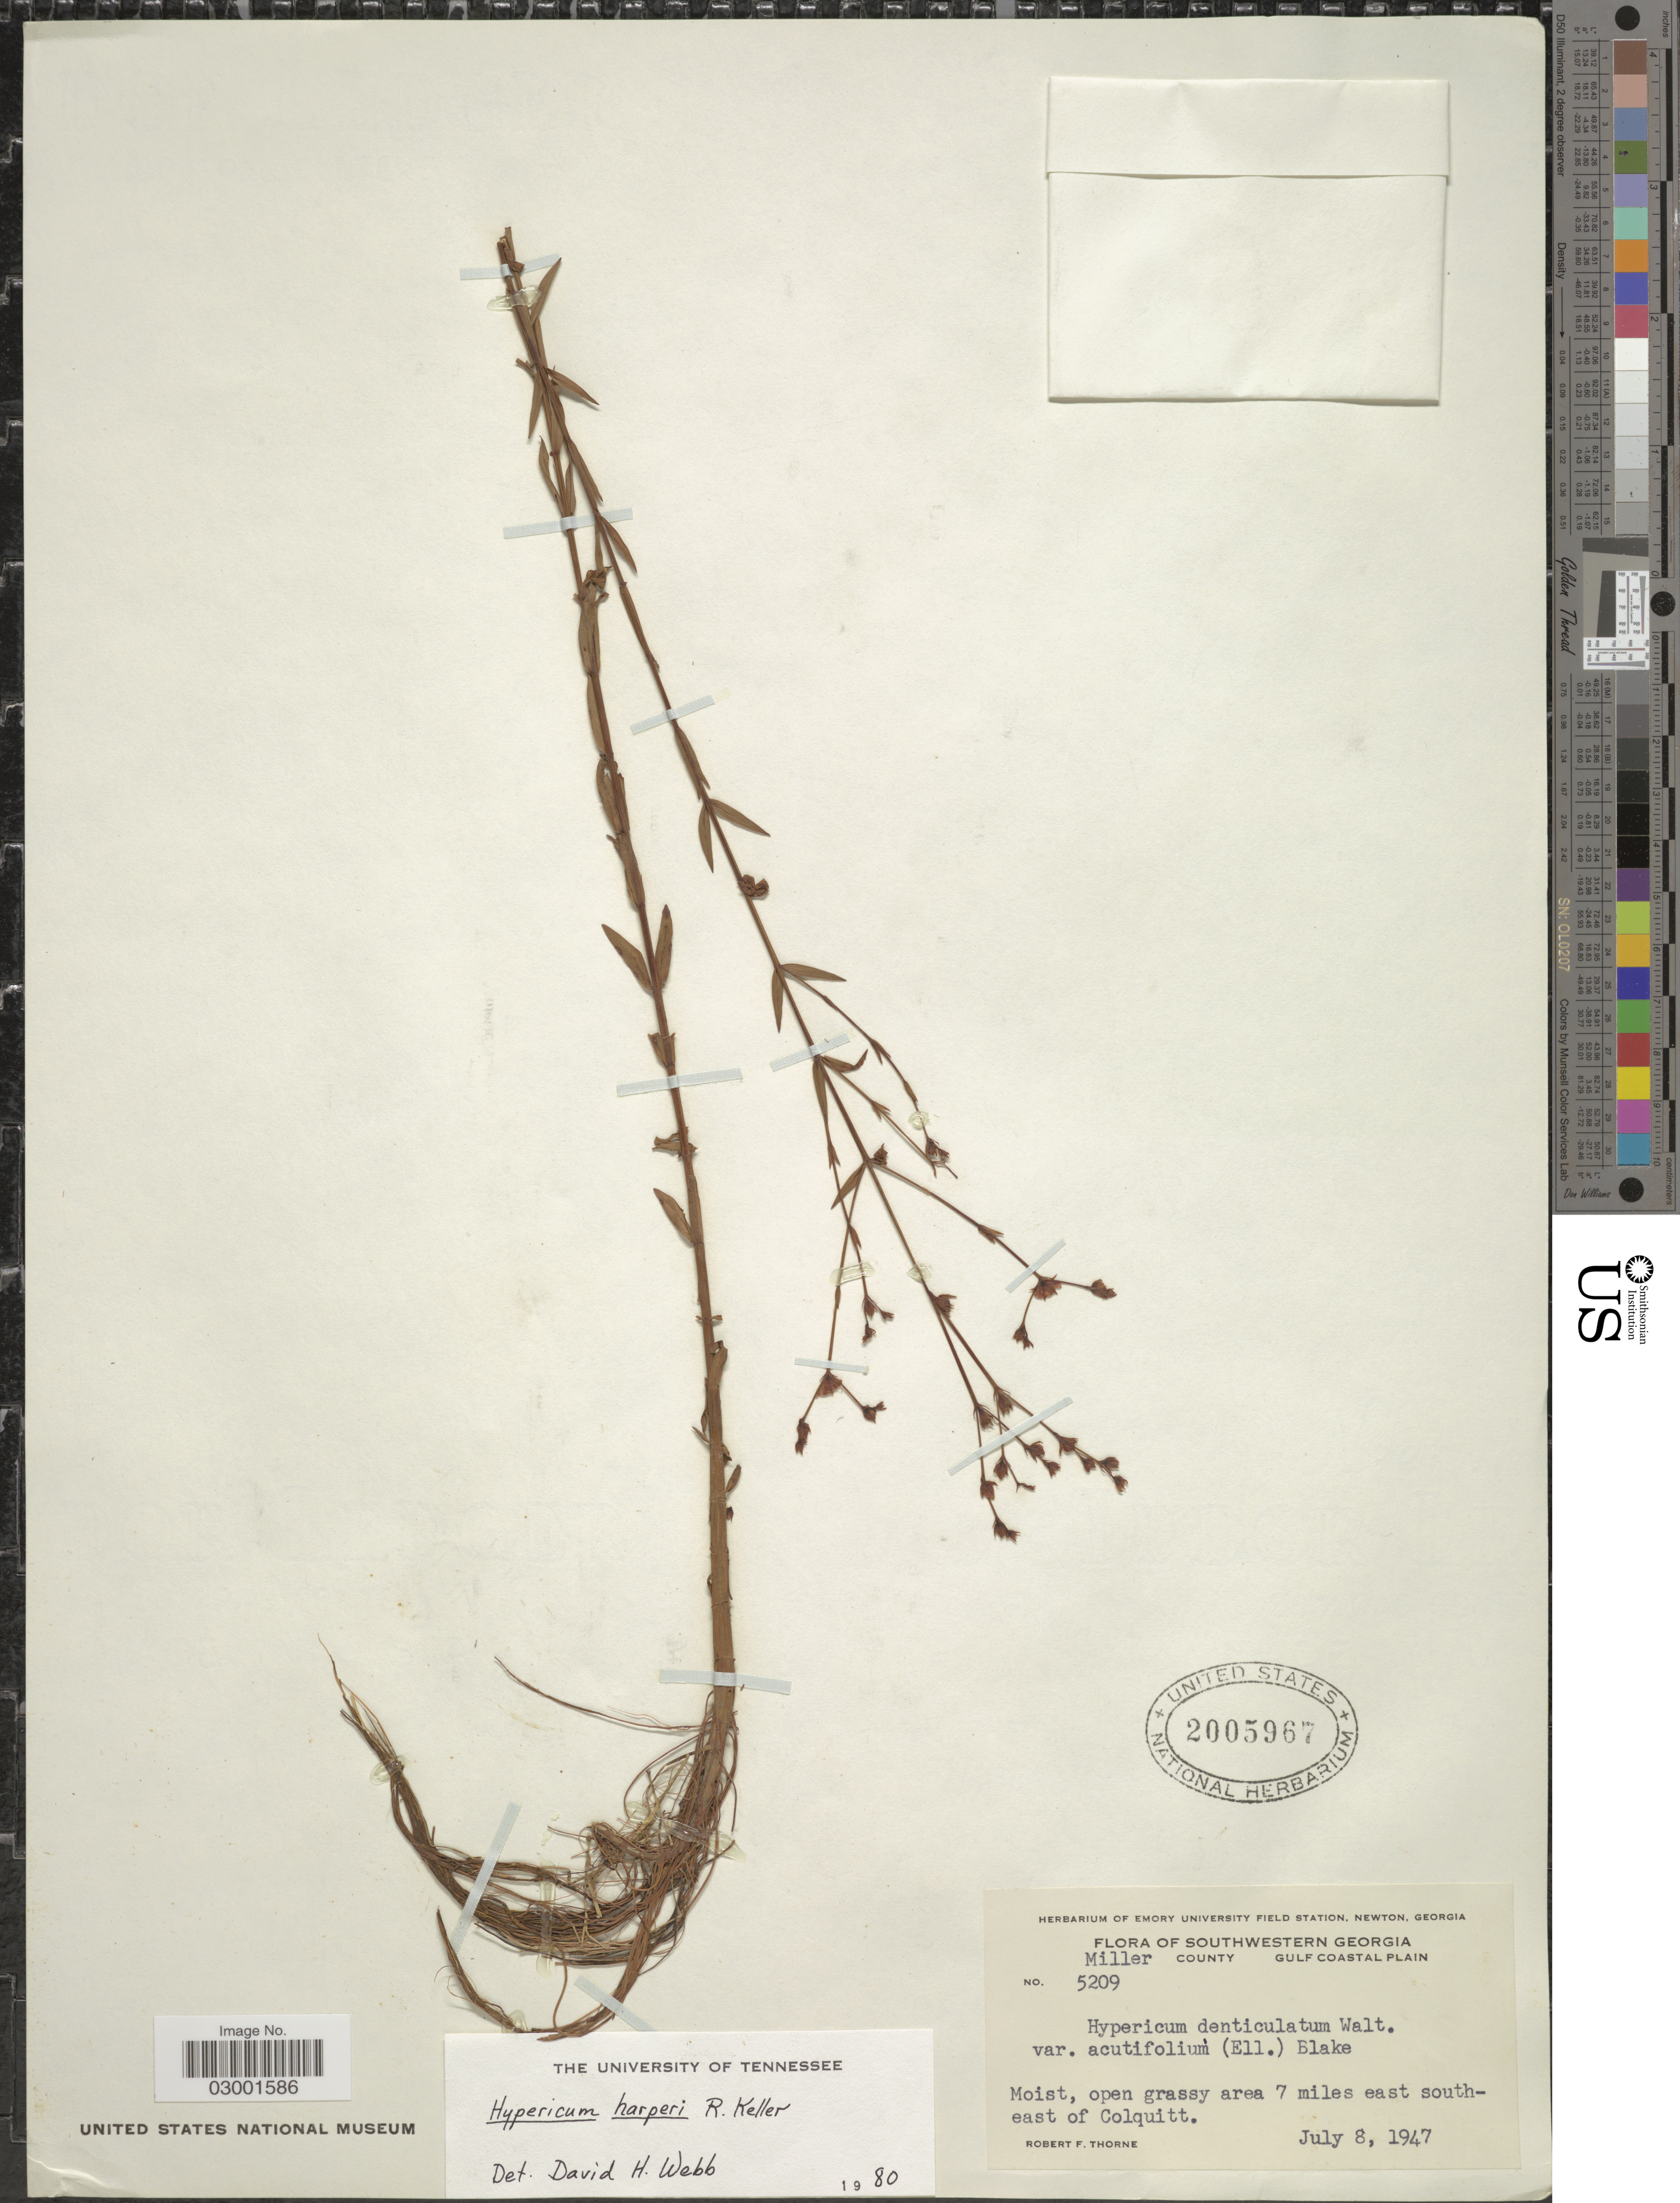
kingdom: Plantae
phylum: Tracheophyta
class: Magnoliopsida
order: Malpighiales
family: Hypericaceae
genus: Hypericum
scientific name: Hypericum harperi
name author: R. Keller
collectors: R. F. Thorne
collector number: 5209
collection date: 1947-07-08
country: United States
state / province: Georgia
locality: Southwestern Georgia, Miller County, Gulf Coastal Plain. Moist, open grassy area 7 miles east southeast of Colquitt.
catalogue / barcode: US 2005967